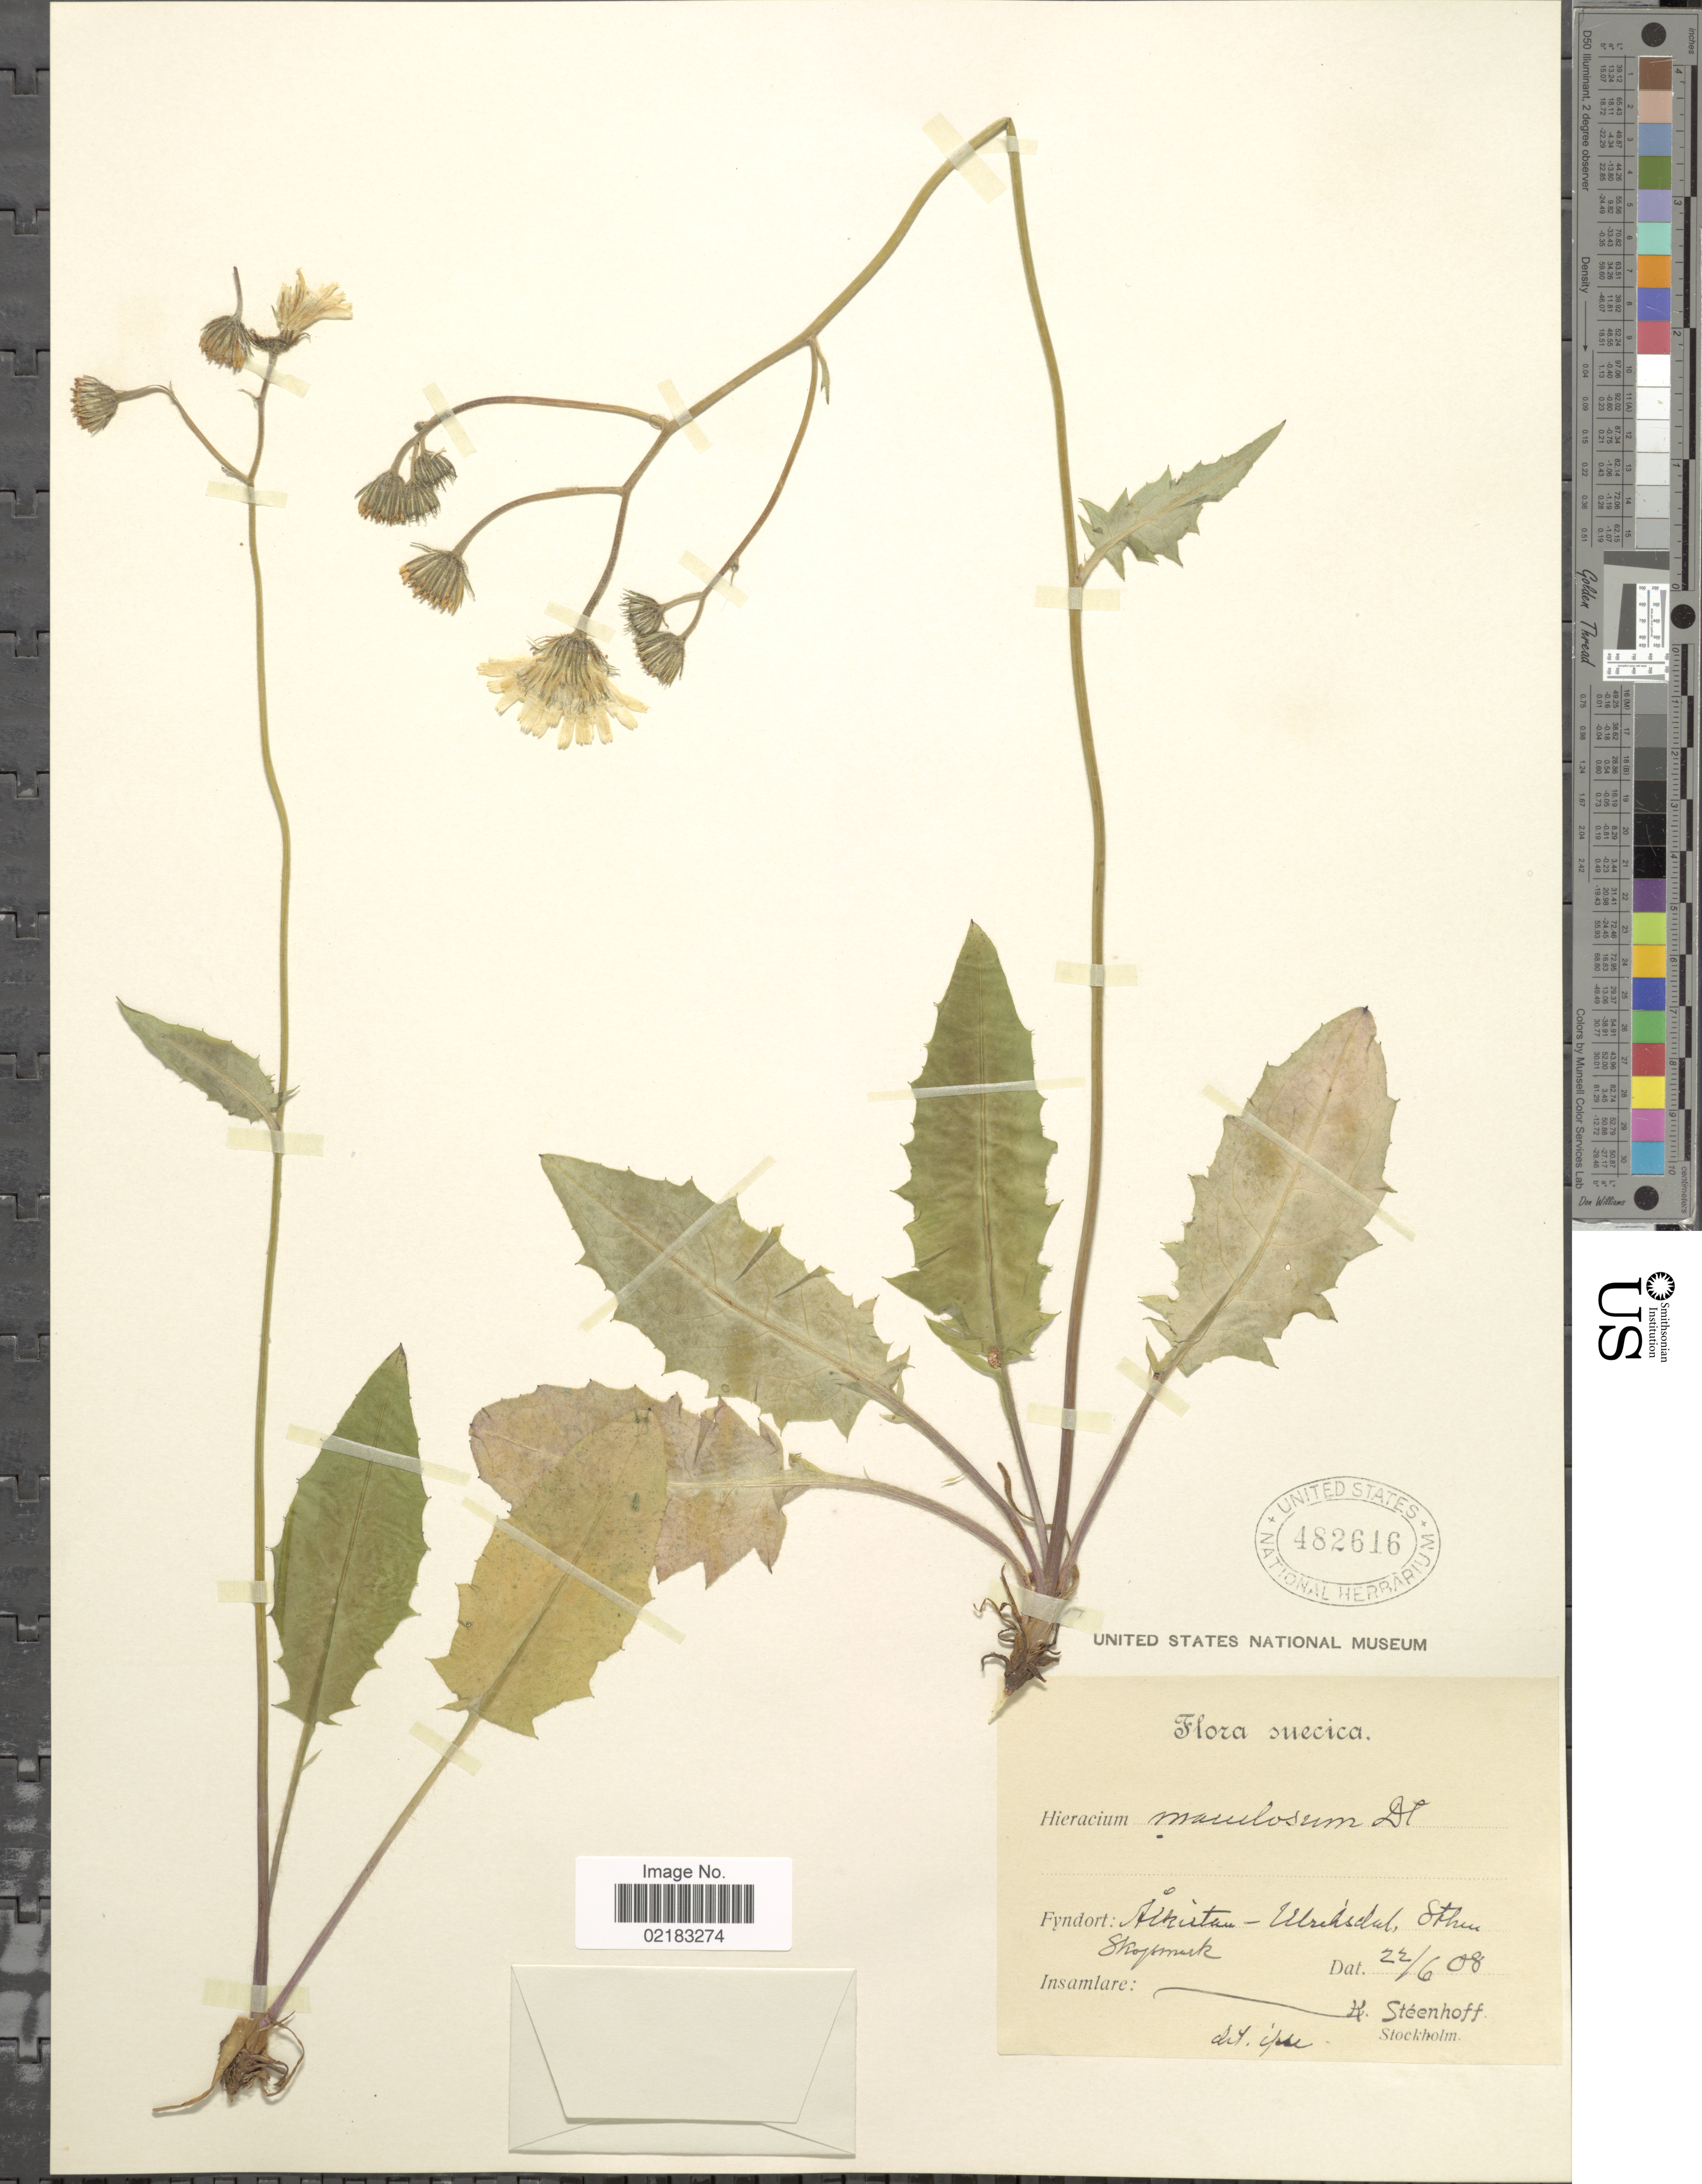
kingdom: Plantae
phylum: Tracheophyta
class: Magnoliopsida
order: Asterales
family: Asteraceae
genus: Hieracium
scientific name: Hieracium bifidum subsp. maculosum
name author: (Dahlst.) Zahn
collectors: K. Steenhoff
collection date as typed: Transcribed d/m/y: 22/6/08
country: Sweden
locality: Suecia: Ålkistan- Ulriksdal. Sthm skogsmark.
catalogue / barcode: US 482616